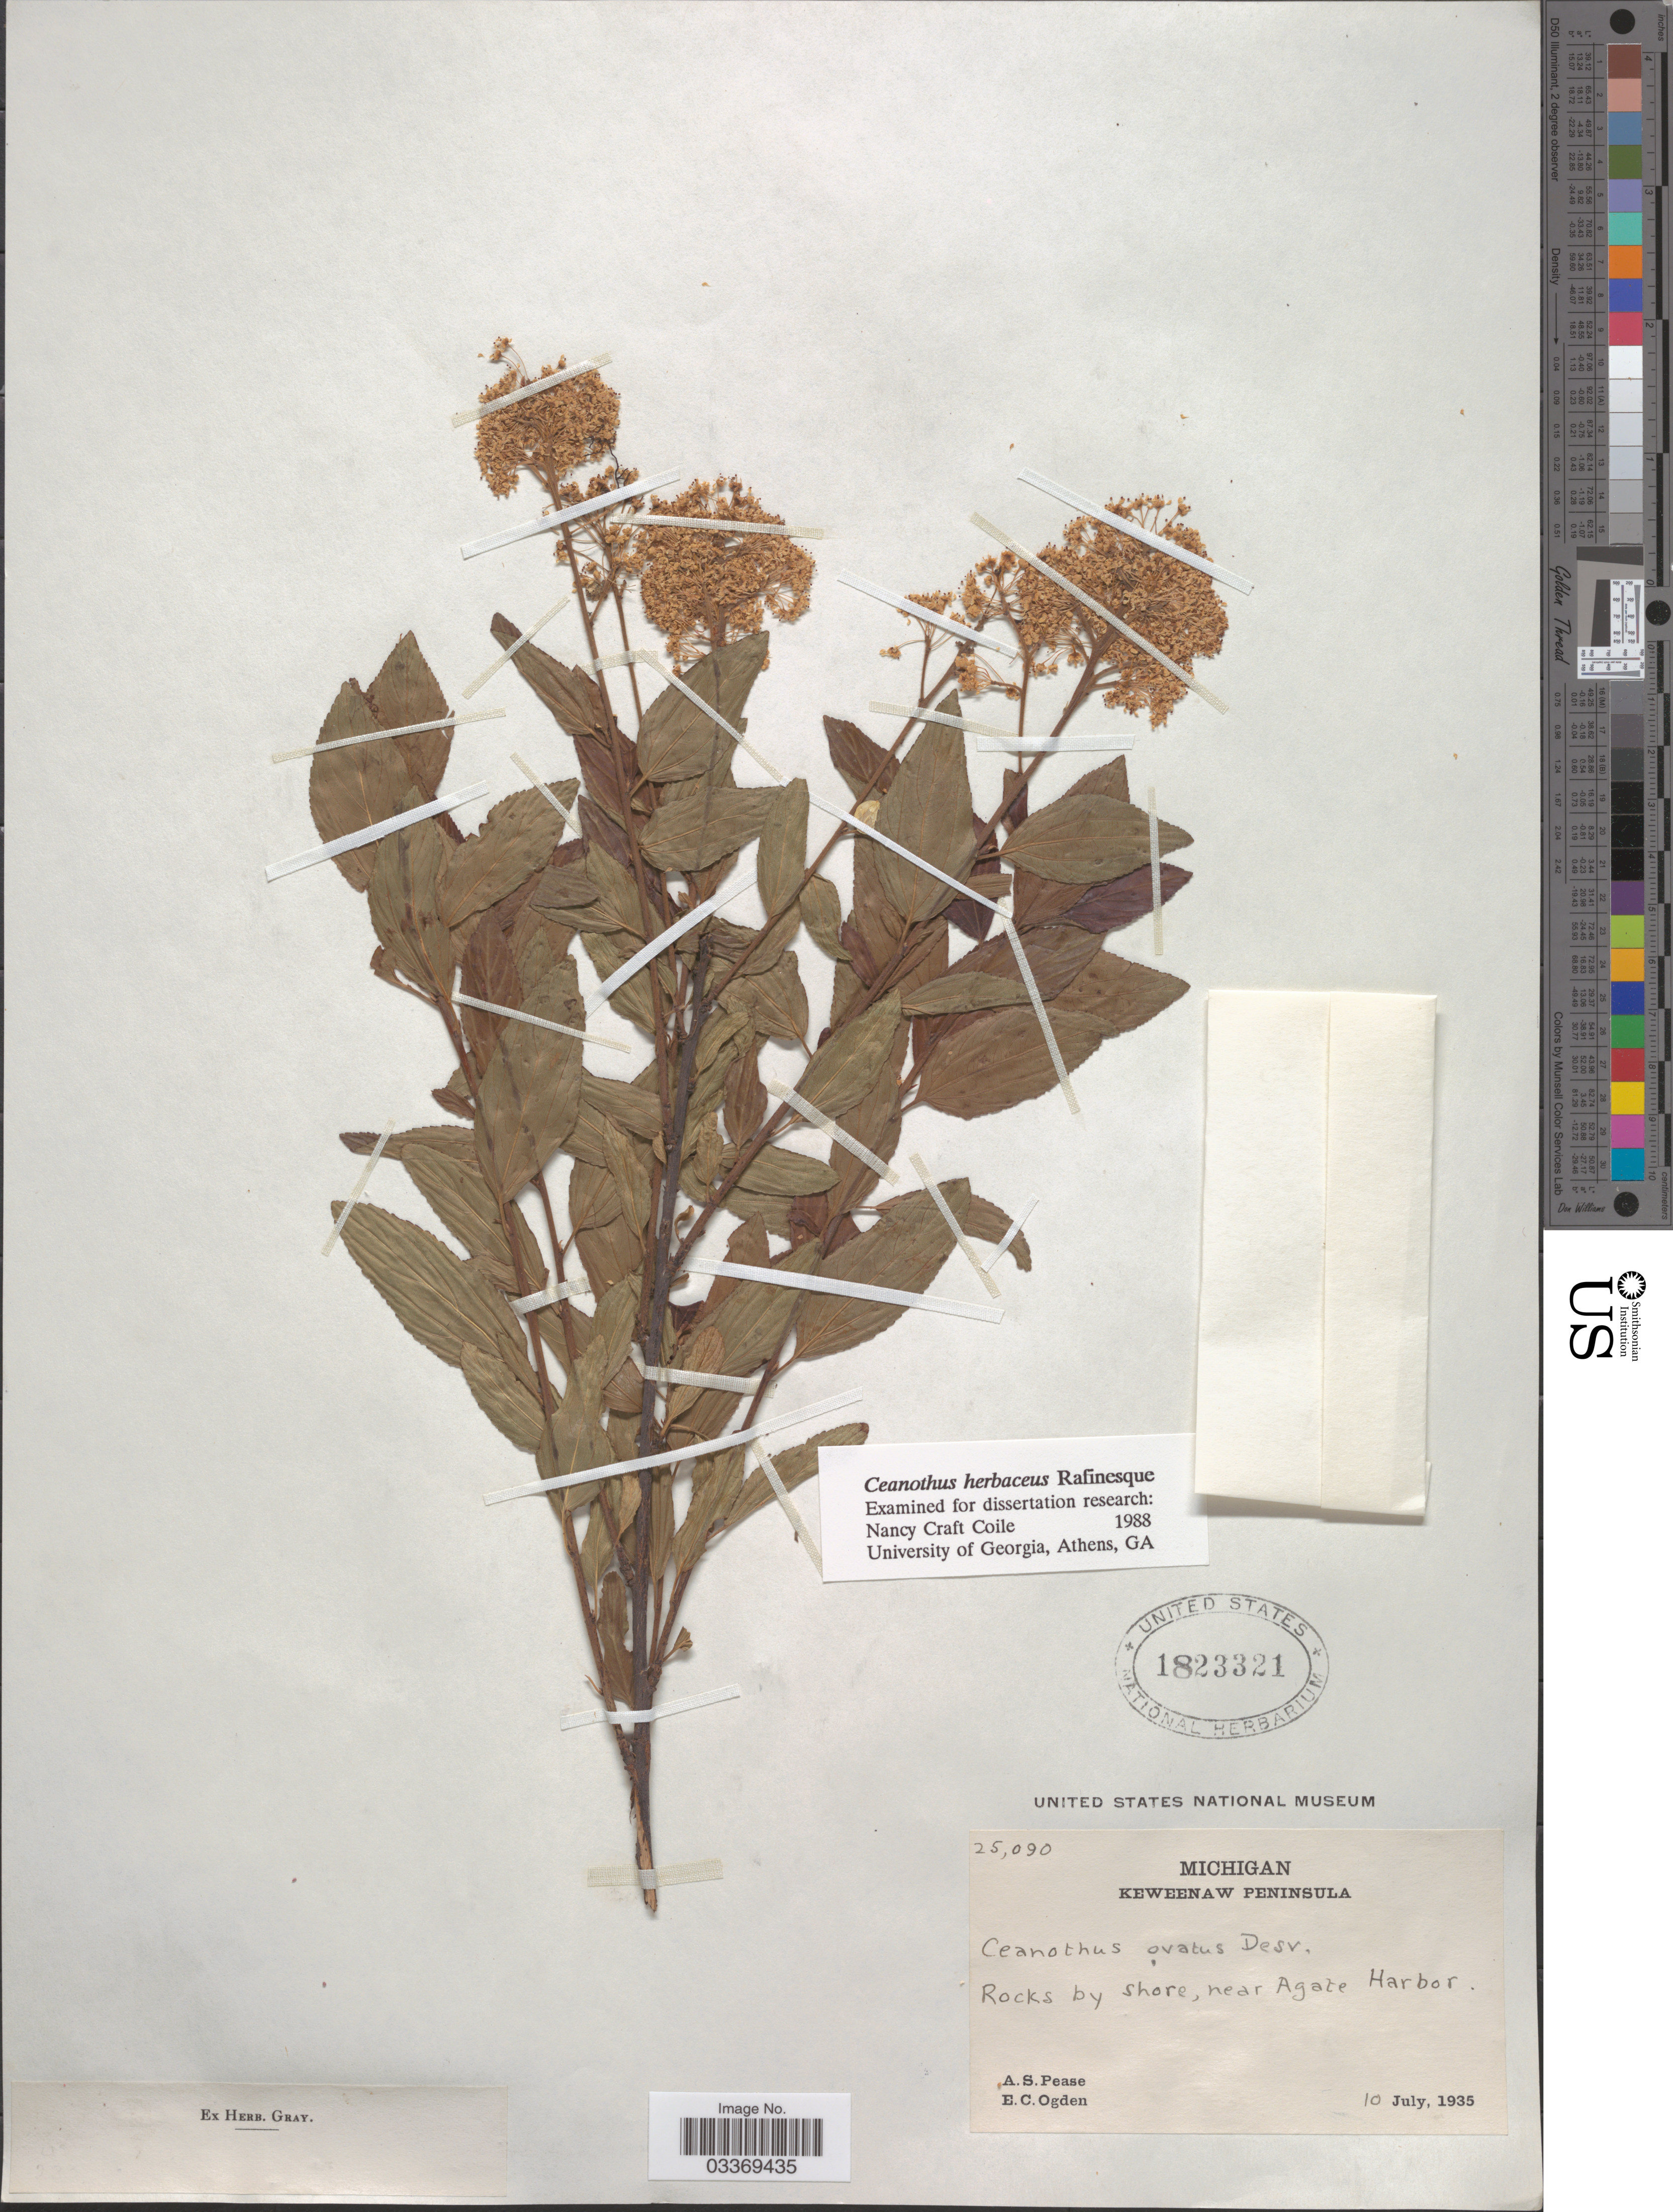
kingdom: Plantae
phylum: Tracheophyta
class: Magnoliopsida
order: Rosales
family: Rhamnaceae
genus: Ceanothus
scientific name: Ceanothus ovatus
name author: Desf.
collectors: A. S. Pease & E. Ogden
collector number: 25090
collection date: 1935-07-10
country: United States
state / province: Michigan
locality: Keweenaw Peninsula. Near Agate Harbor.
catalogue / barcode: US 1823321